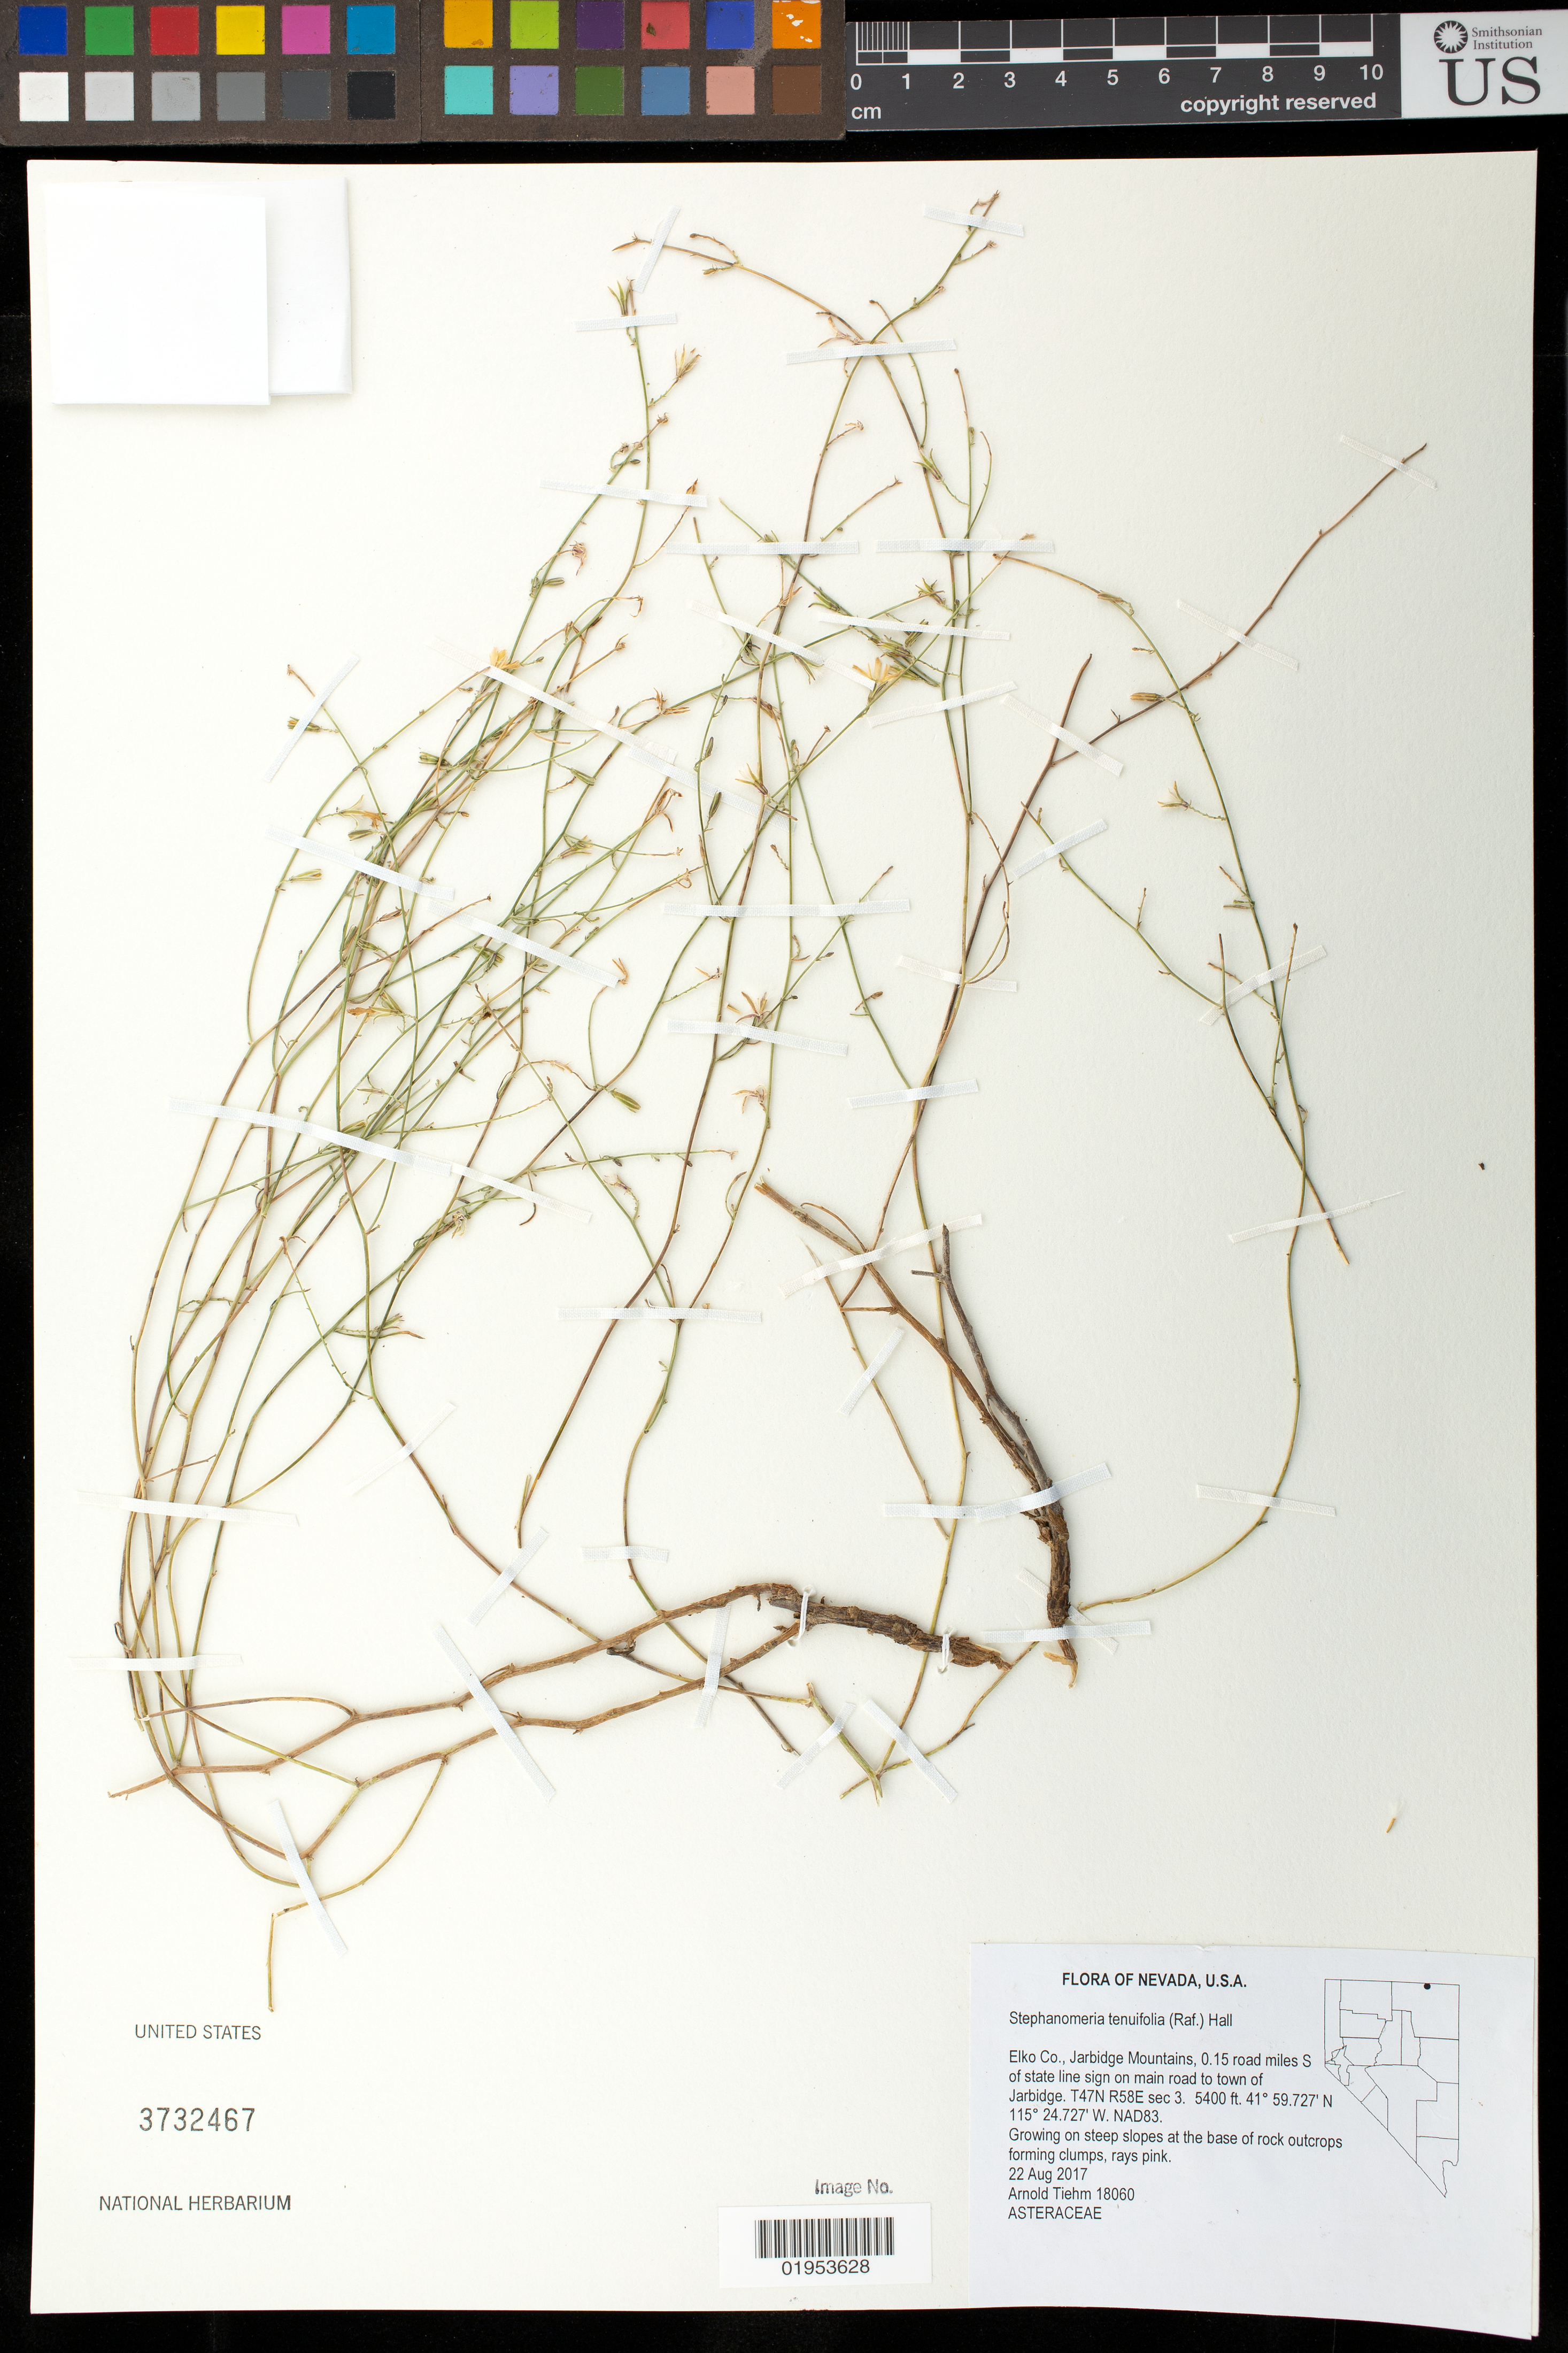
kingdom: Plantae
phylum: Tracheophyta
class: Magnoliopsida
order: Asterales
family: Asteraceae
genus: Stephanomeria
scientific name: Stephanomeria tenuifolia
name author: (Torr.) H.M. Hall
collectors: A. Tiehm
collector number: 18060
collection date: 2017-08-23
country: United States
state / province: Nevada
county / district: Elko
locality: Jarbidge Mtns., Jarbidge Canyon, 0.2 road miles S of Charleston junction on road along the Jarbidge River.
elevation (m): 1859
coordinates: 41 41.808 N, 115 51.113 W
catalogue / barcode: US 3732467